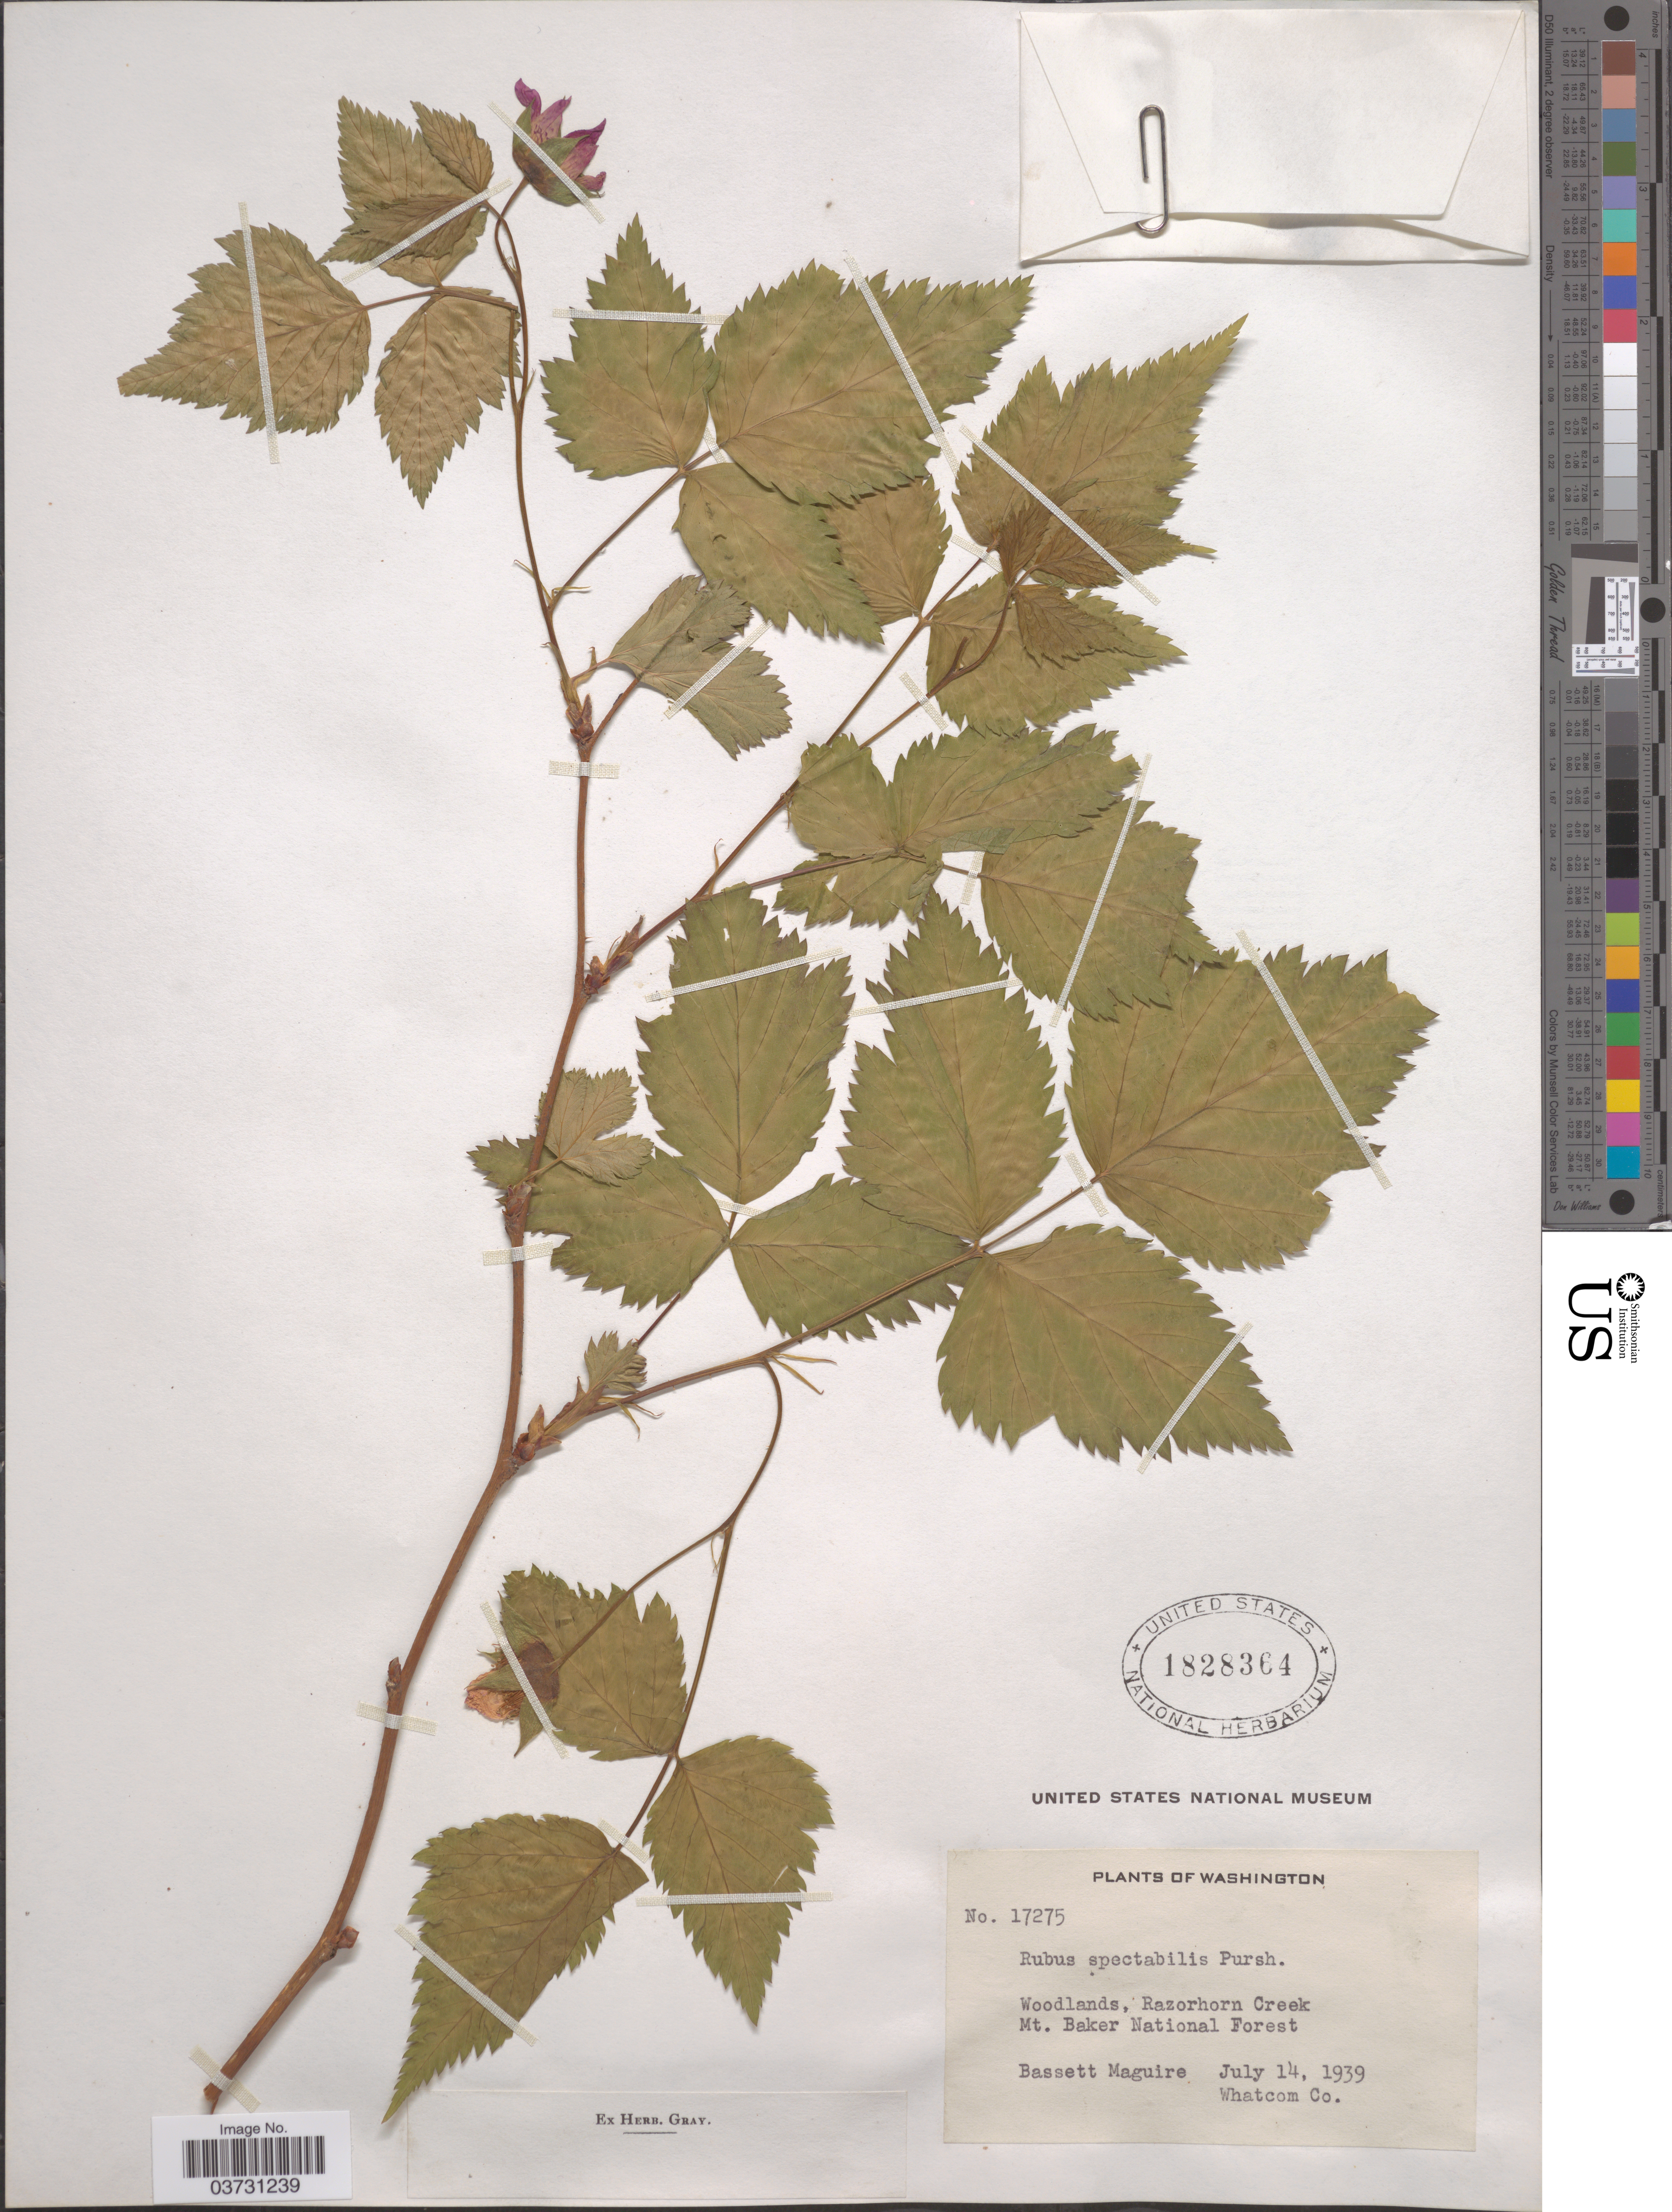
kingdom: Plantae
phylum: Tracheophyta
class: Magnoliopsida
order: Rosales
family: Rosaceae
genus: Rubus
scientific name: Rubus spectabilis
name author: Pursh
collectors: B. Maguire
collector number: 17275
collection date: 1939-07-14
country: United States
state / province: Washington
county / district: Whatcom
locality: Woodlands, Razorhorn Creek. Mt. Baker National Forest. Whatcom Co.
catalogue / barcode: US 1828364